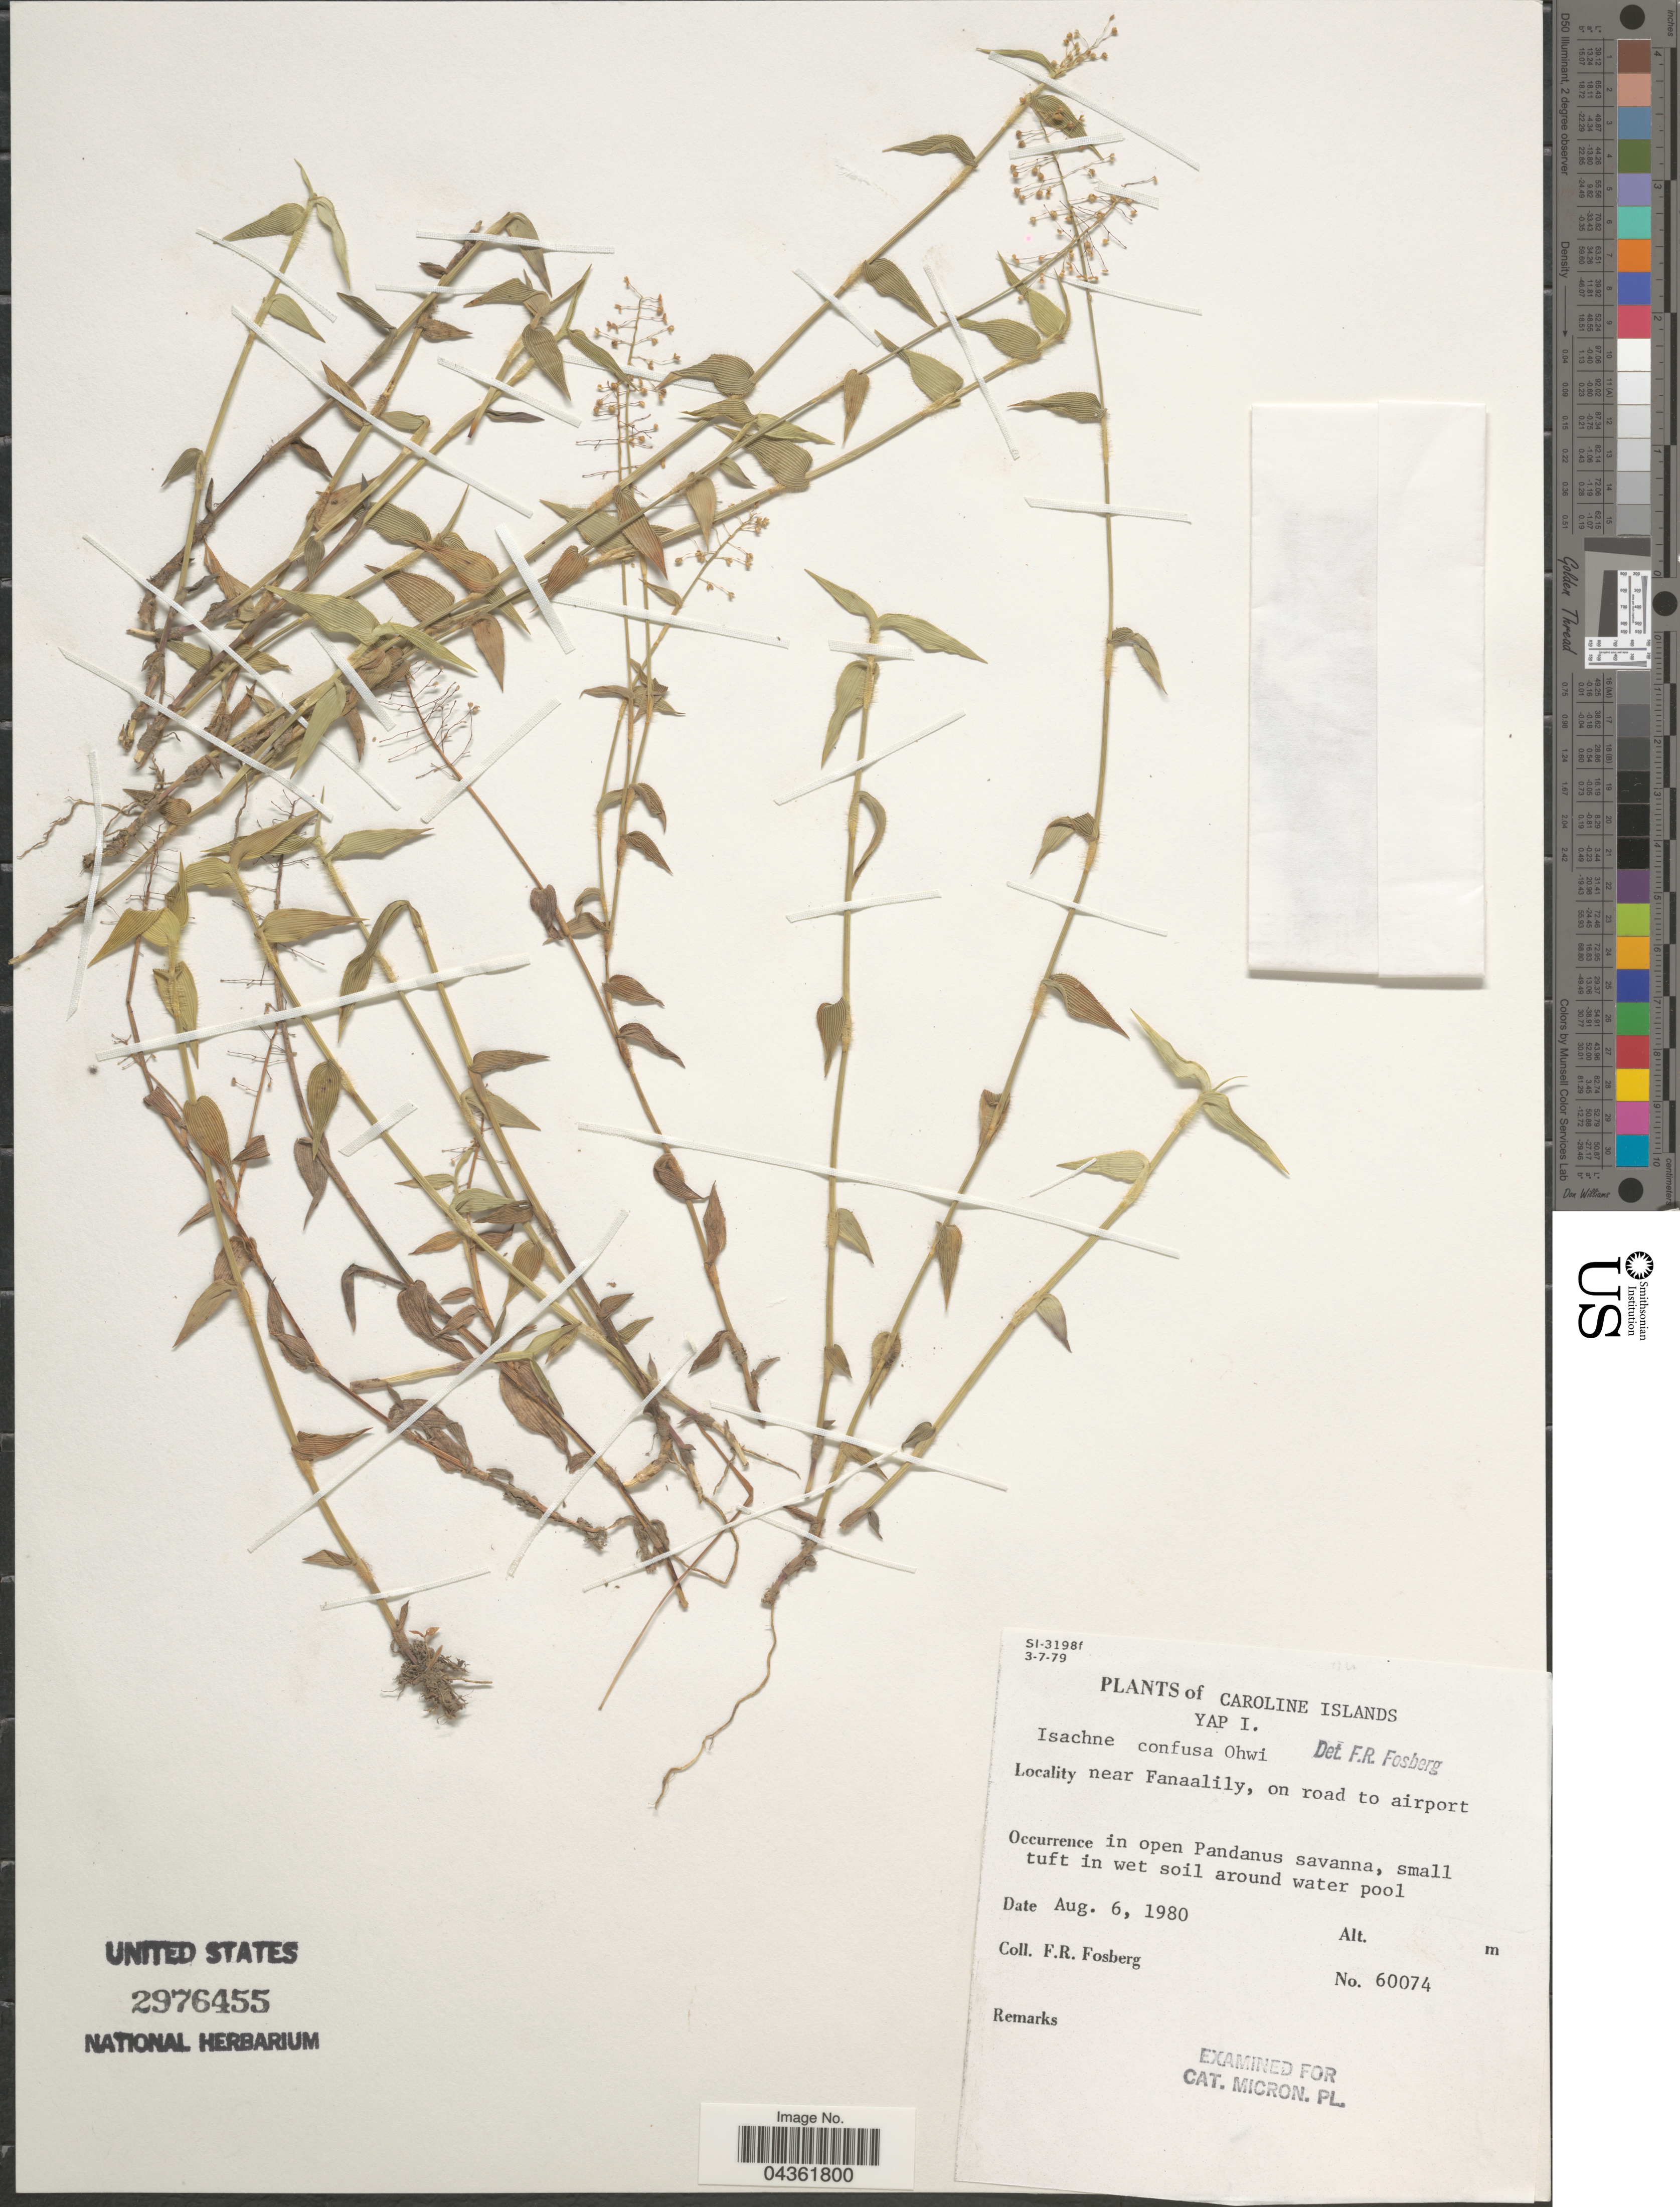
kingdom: Plantae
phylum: Tracheophyta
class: Liliopsida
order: Poales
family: Poaceae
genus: Isachne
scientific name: Isachne confusa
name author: Ohwi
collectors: F. R. Fosberg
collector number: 60074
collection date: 1980-08-06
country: Micronesia, Federated States of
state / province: Yap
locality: Caroline Islands. Yap I. Near Fanaalily, on road to airport.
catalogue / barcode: US 2976455